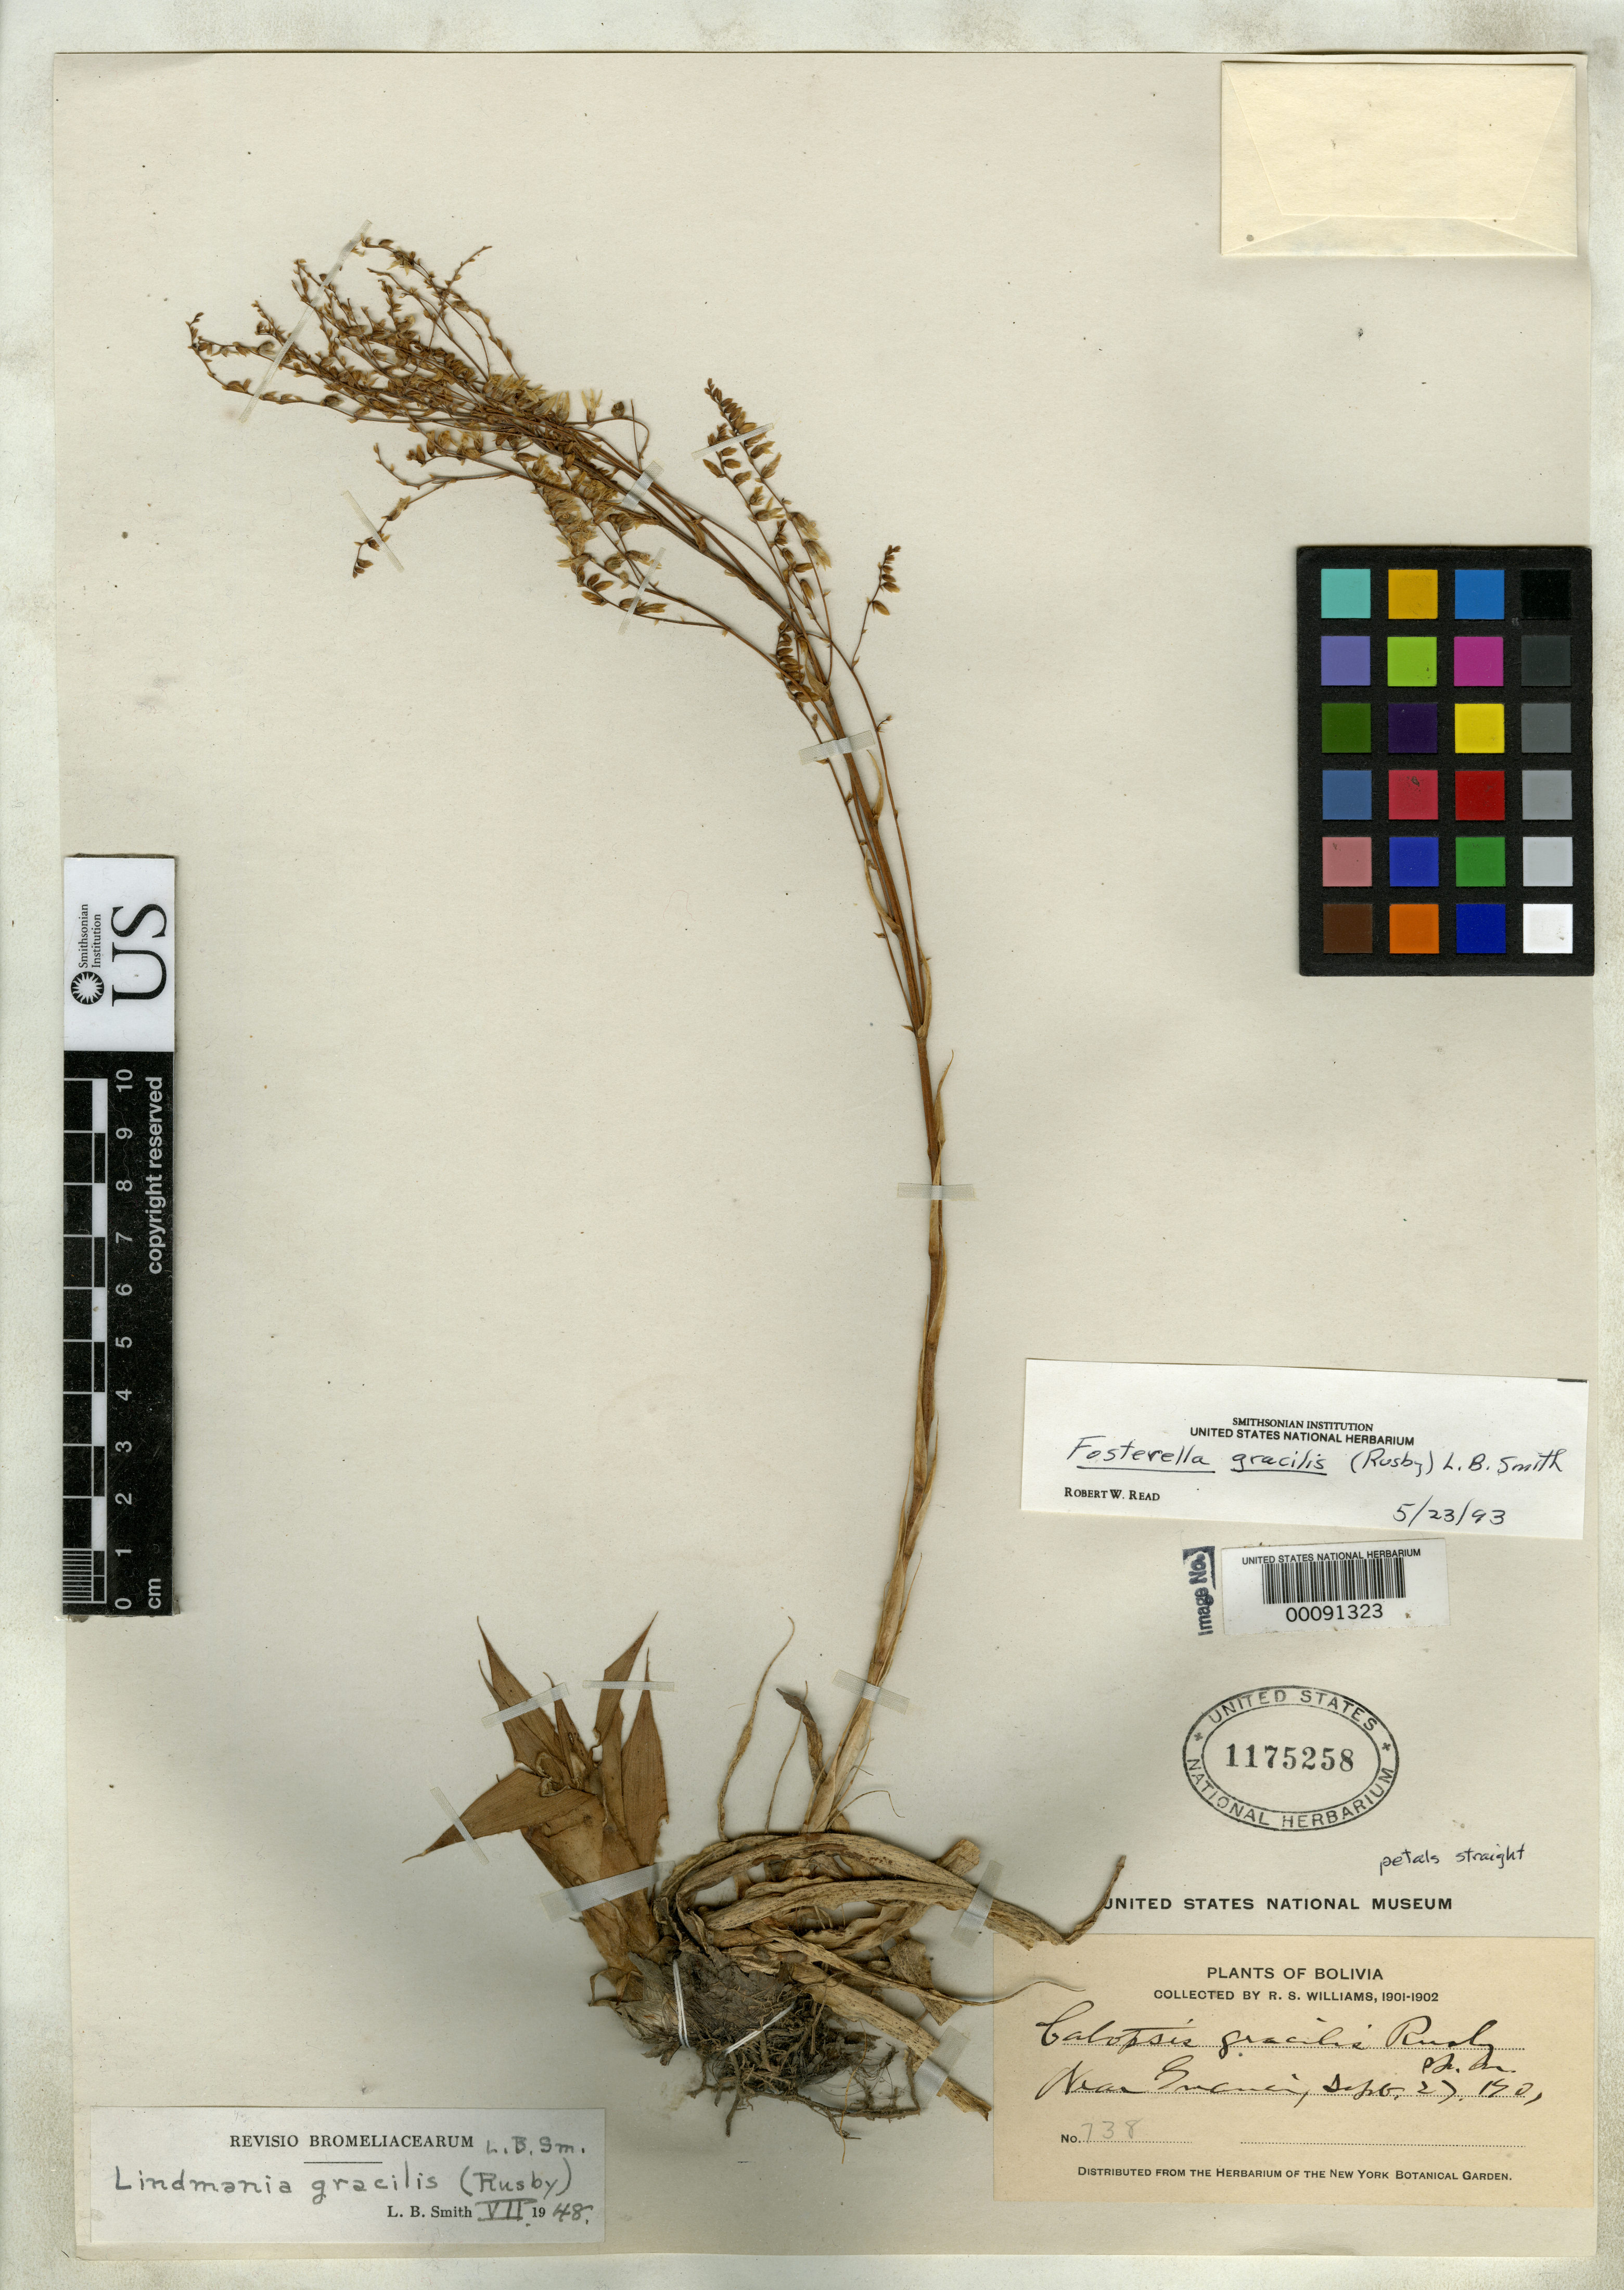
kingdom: Plantae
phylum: Tracheophyta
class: Liliopsida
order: Poales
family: Bromeliaceae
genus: Catopsis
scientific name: Catopsis gracilis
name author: Rusby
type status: Isotype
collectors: R. S. Williams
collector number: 738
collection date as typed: Sep. 27, 1901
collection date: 1901-09-27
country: Bolivia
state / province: La Páz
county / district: Larecaja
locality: Near Guanay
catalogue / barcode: US 1175258